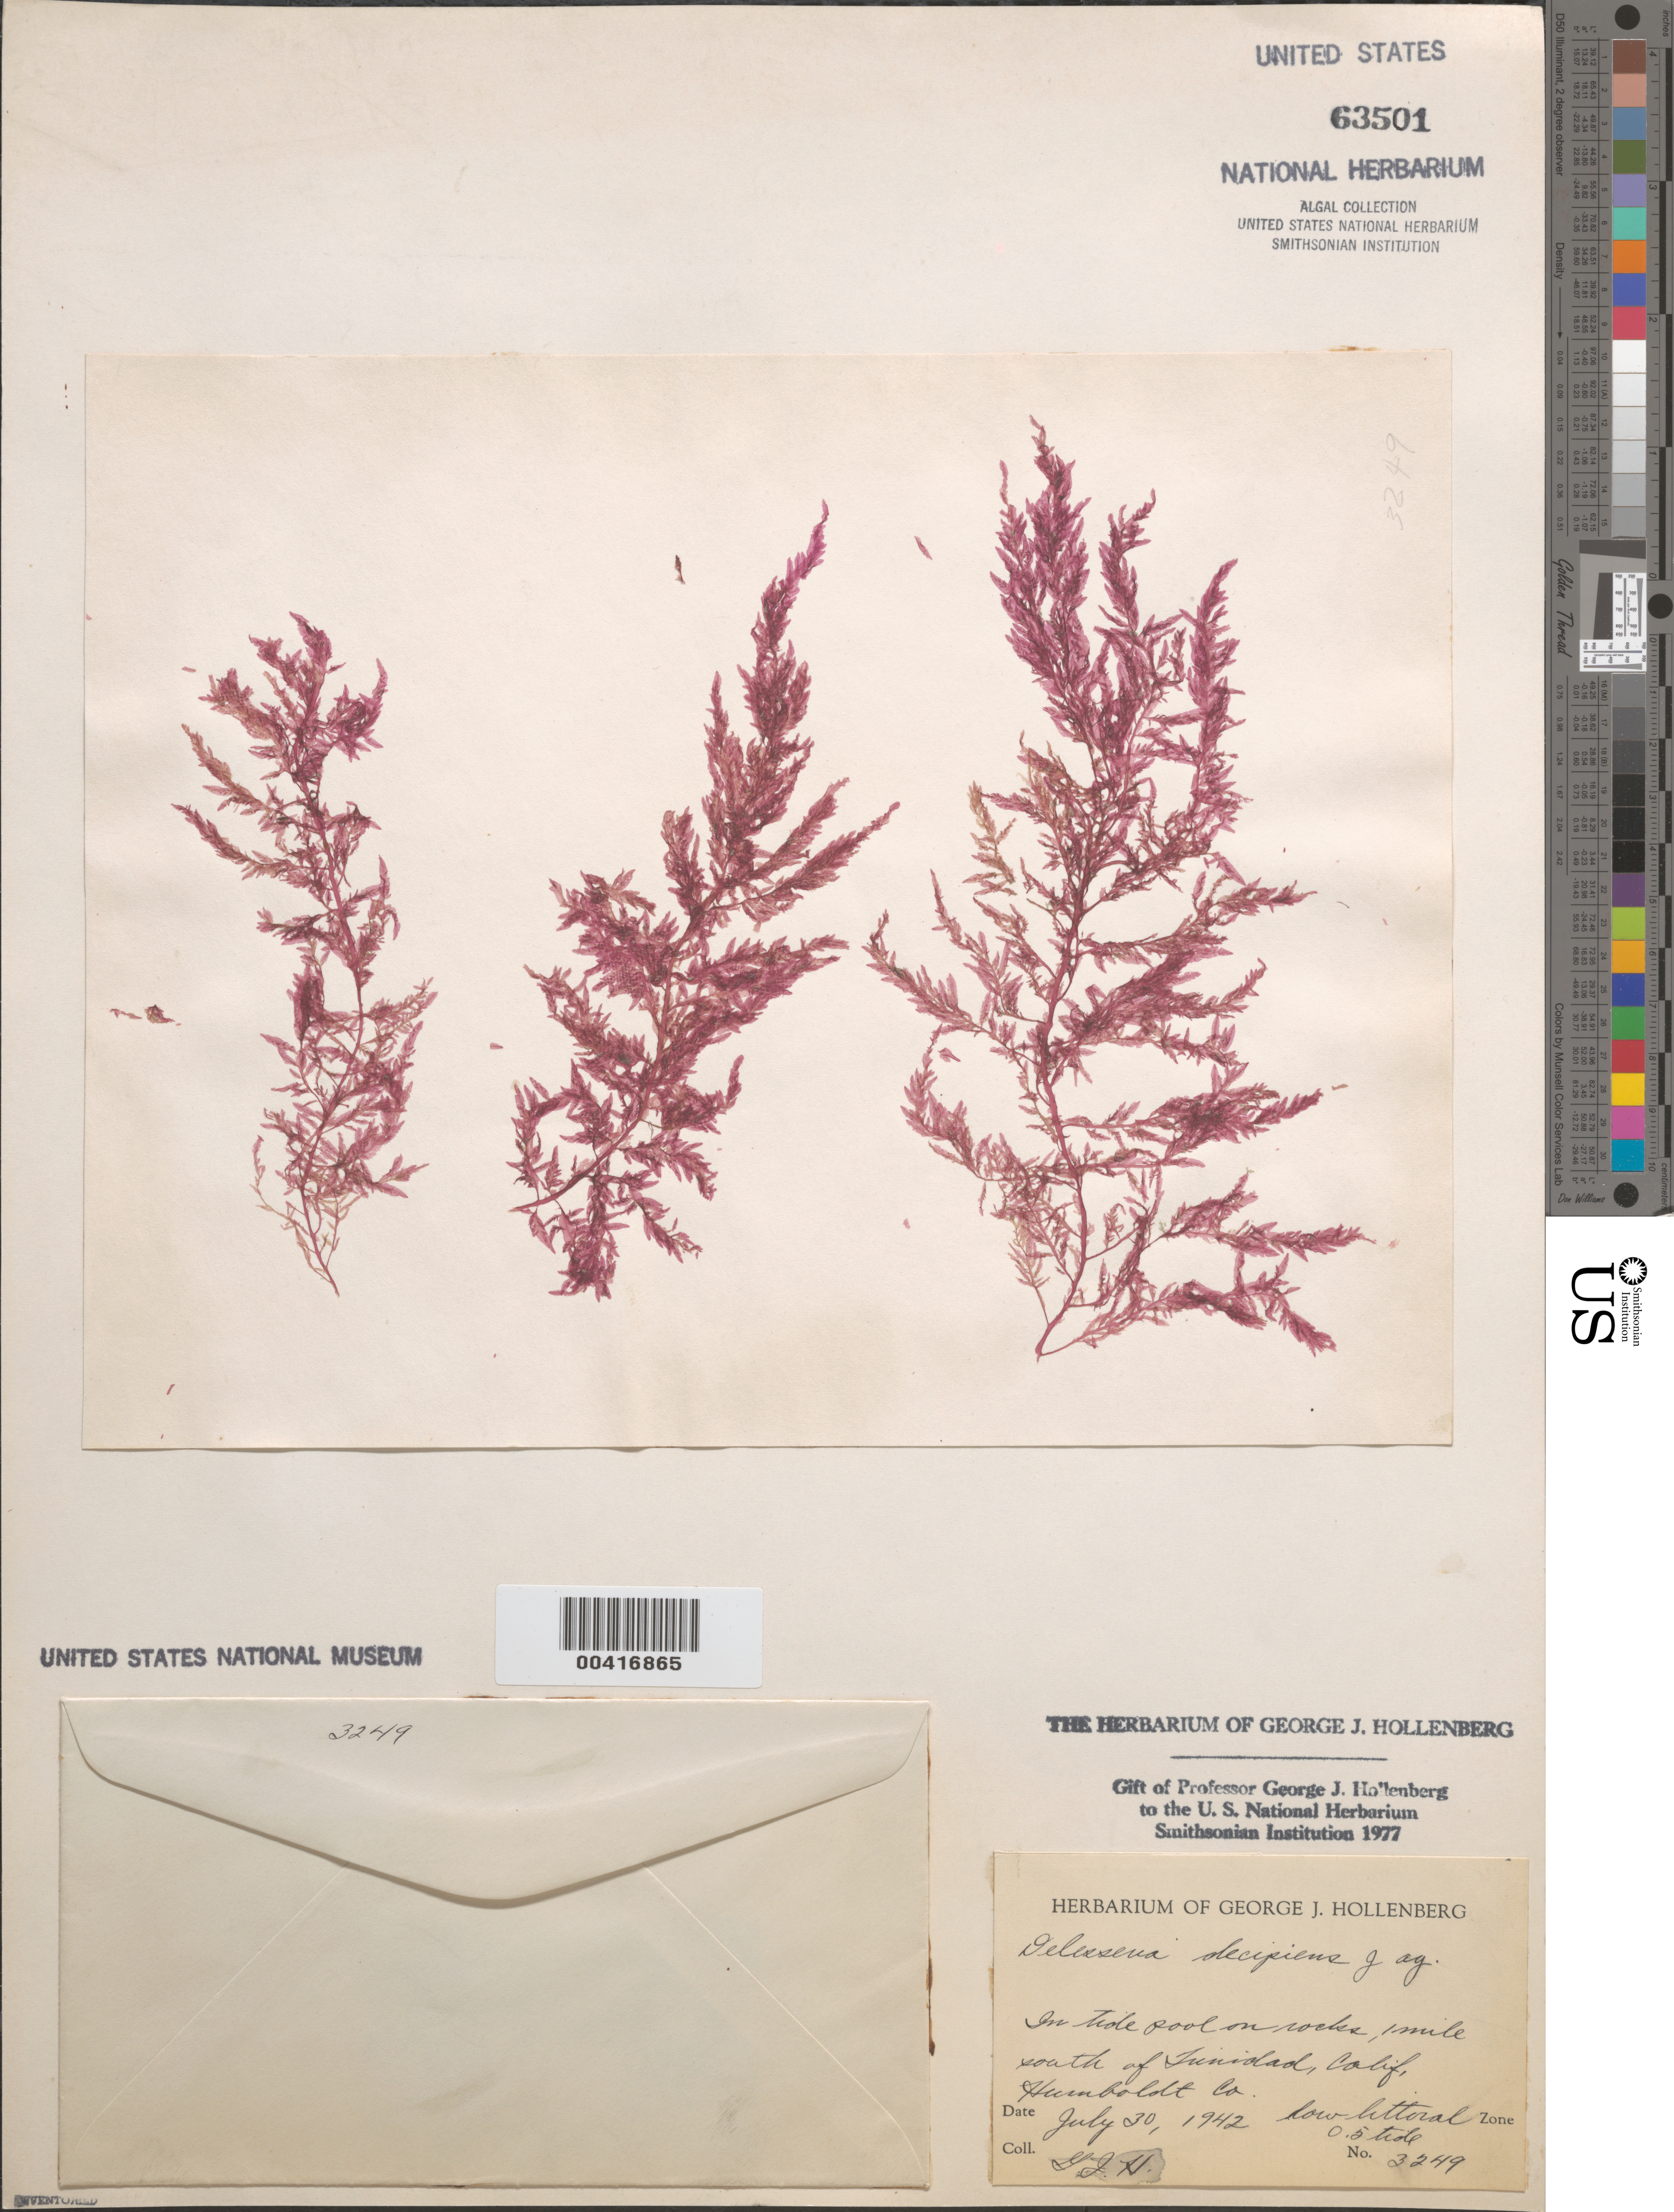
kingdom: Plantae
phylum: Rhodophyta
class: Florideophyceae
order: Ceramiales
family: Delesseriaceae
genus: Cumathamnion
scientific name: Cumathamnion decipiens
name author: (J. Agardh) M.J. Wynne & G.W. Saunders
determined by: Algae name updating Project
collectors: G. Hollenberg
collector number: GJH 3249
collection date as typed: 30 Jul 1942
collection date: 1942-07-30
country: United States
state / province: California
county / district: Humboldt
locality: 1 mile south of Trinidad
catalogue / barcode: US 63501